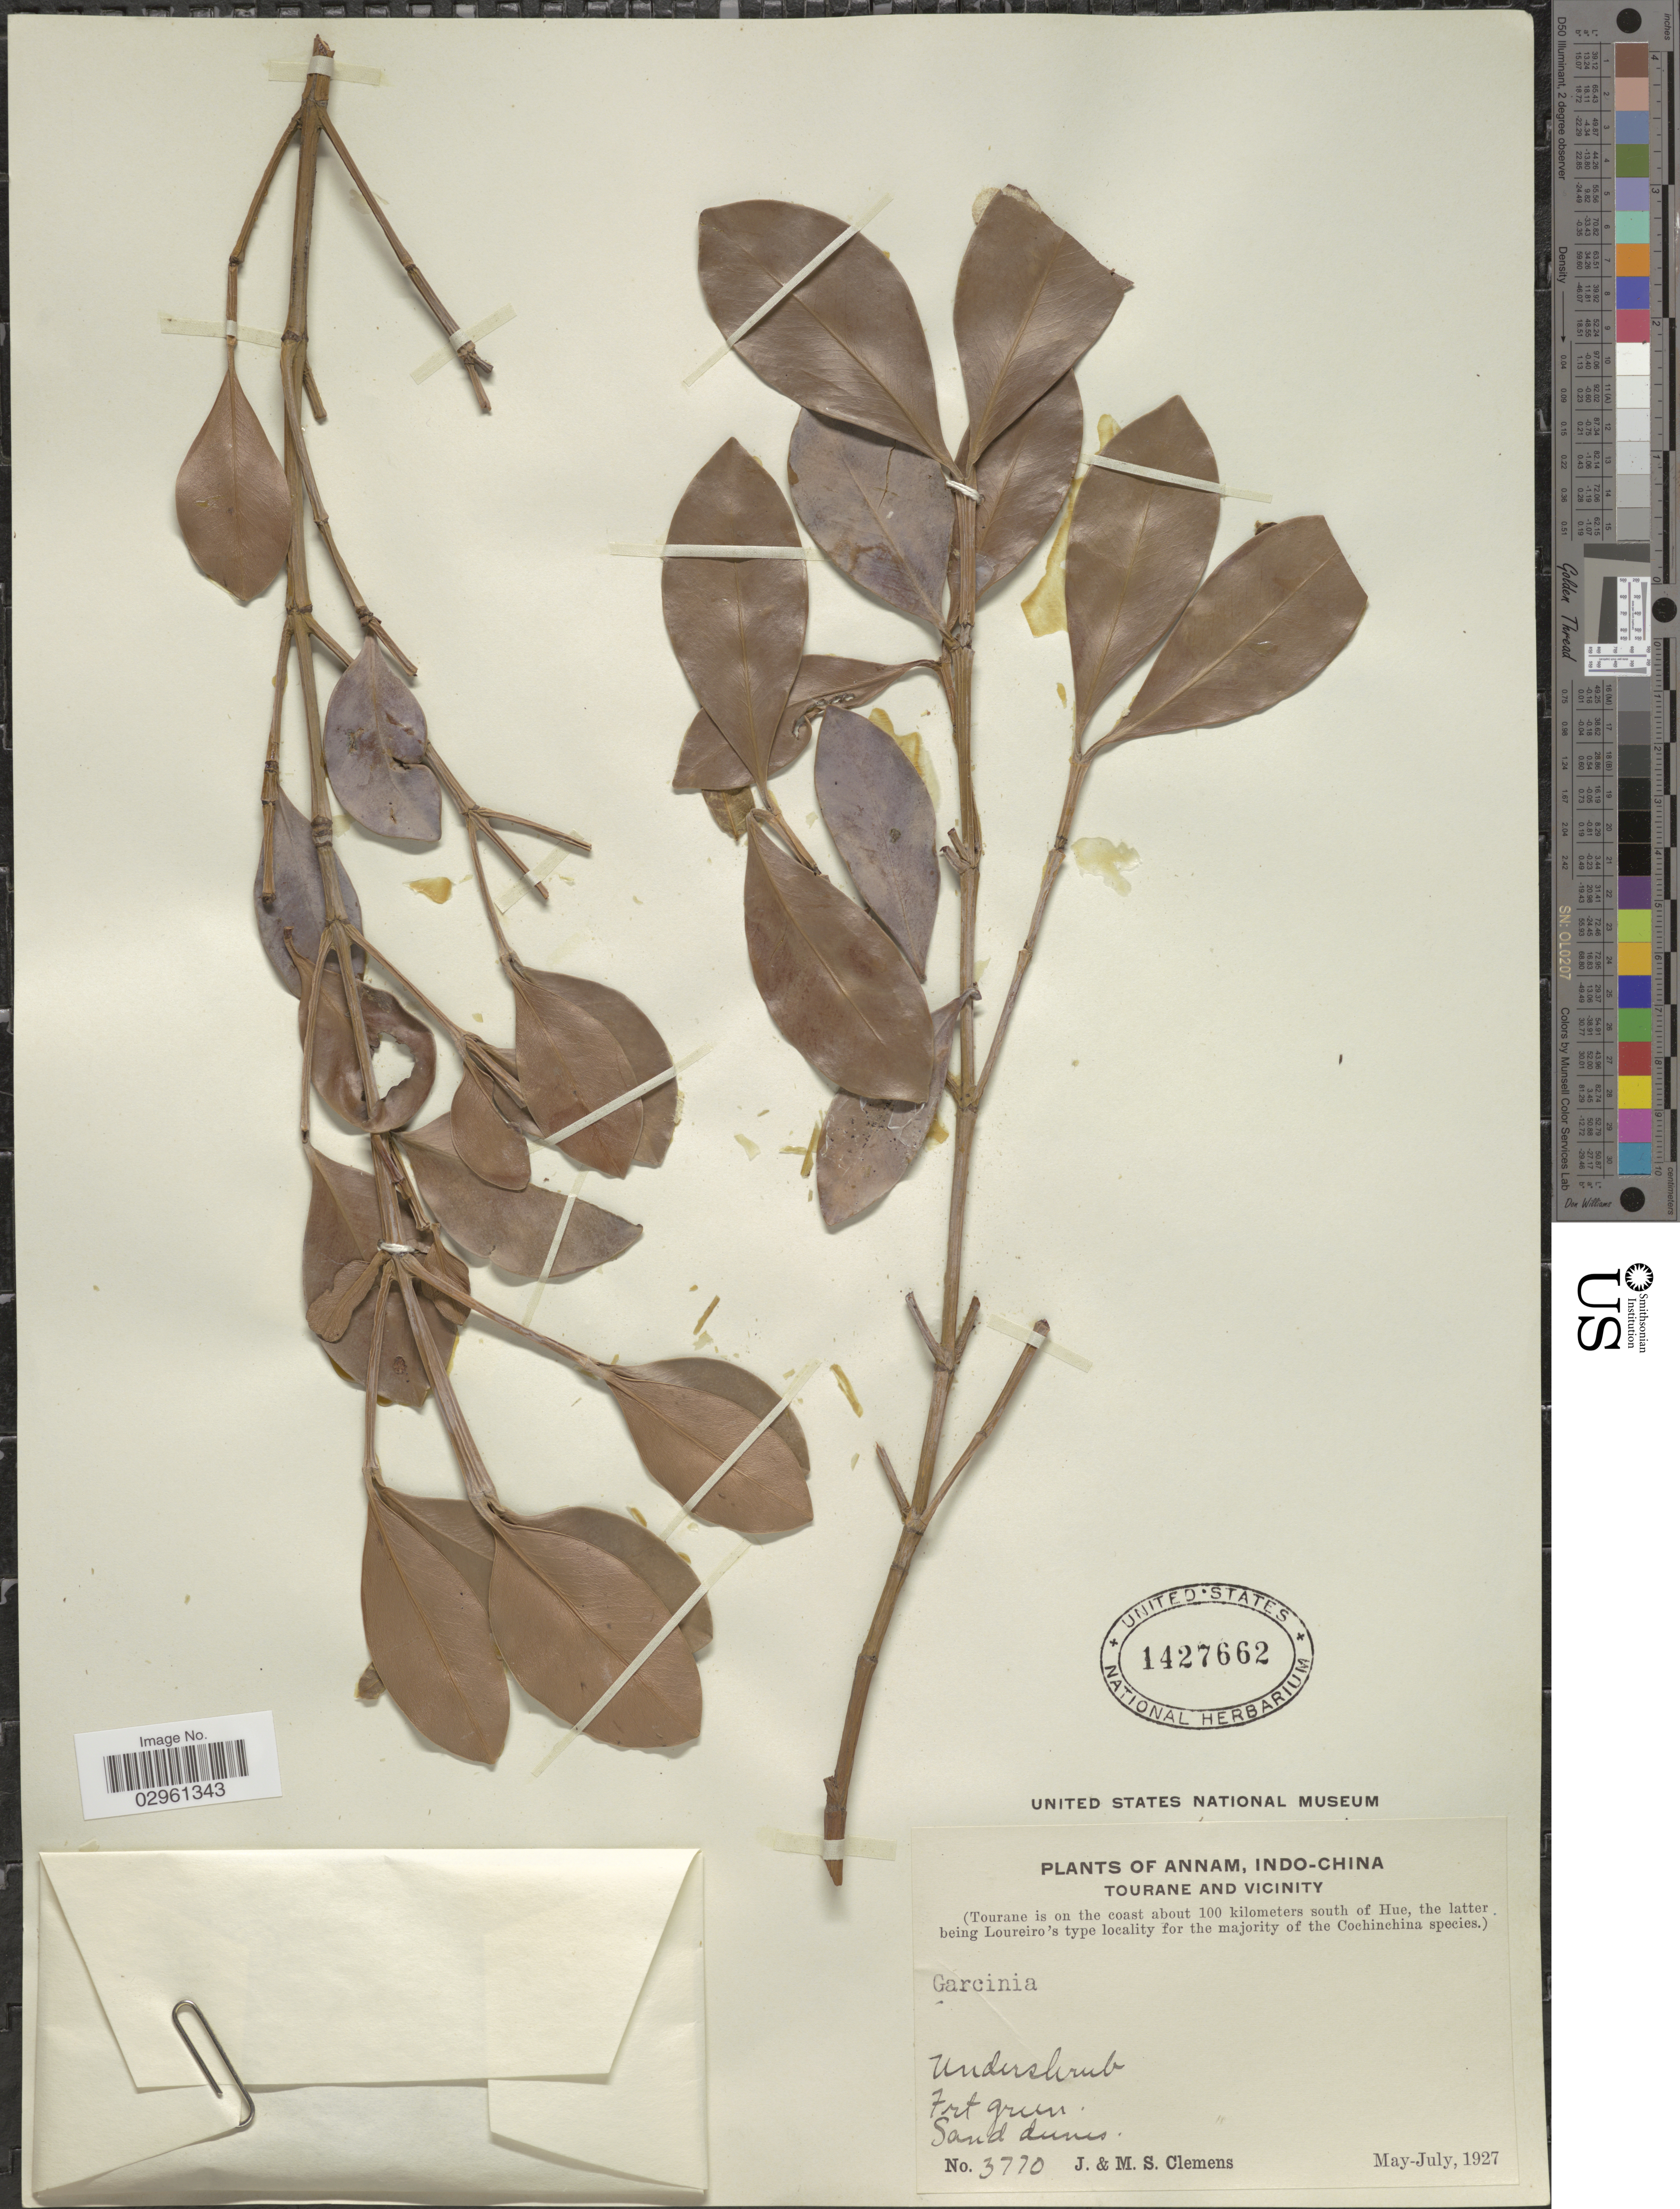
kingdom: Plantae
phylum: Tracheophyta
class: Magnoliopsida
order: Malpighiales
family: Clusiaceae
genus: Garcinia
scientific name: Garcinia sp.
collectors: J. Clemens & M. S. Clemens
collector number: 3770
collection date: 1927-05/1927-07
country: Vietnam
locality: Annam, Indo-China. Tourane and vicinity. (Tourane is on the coast about 100 kilometers south of Hue.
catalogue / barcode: US 1427662